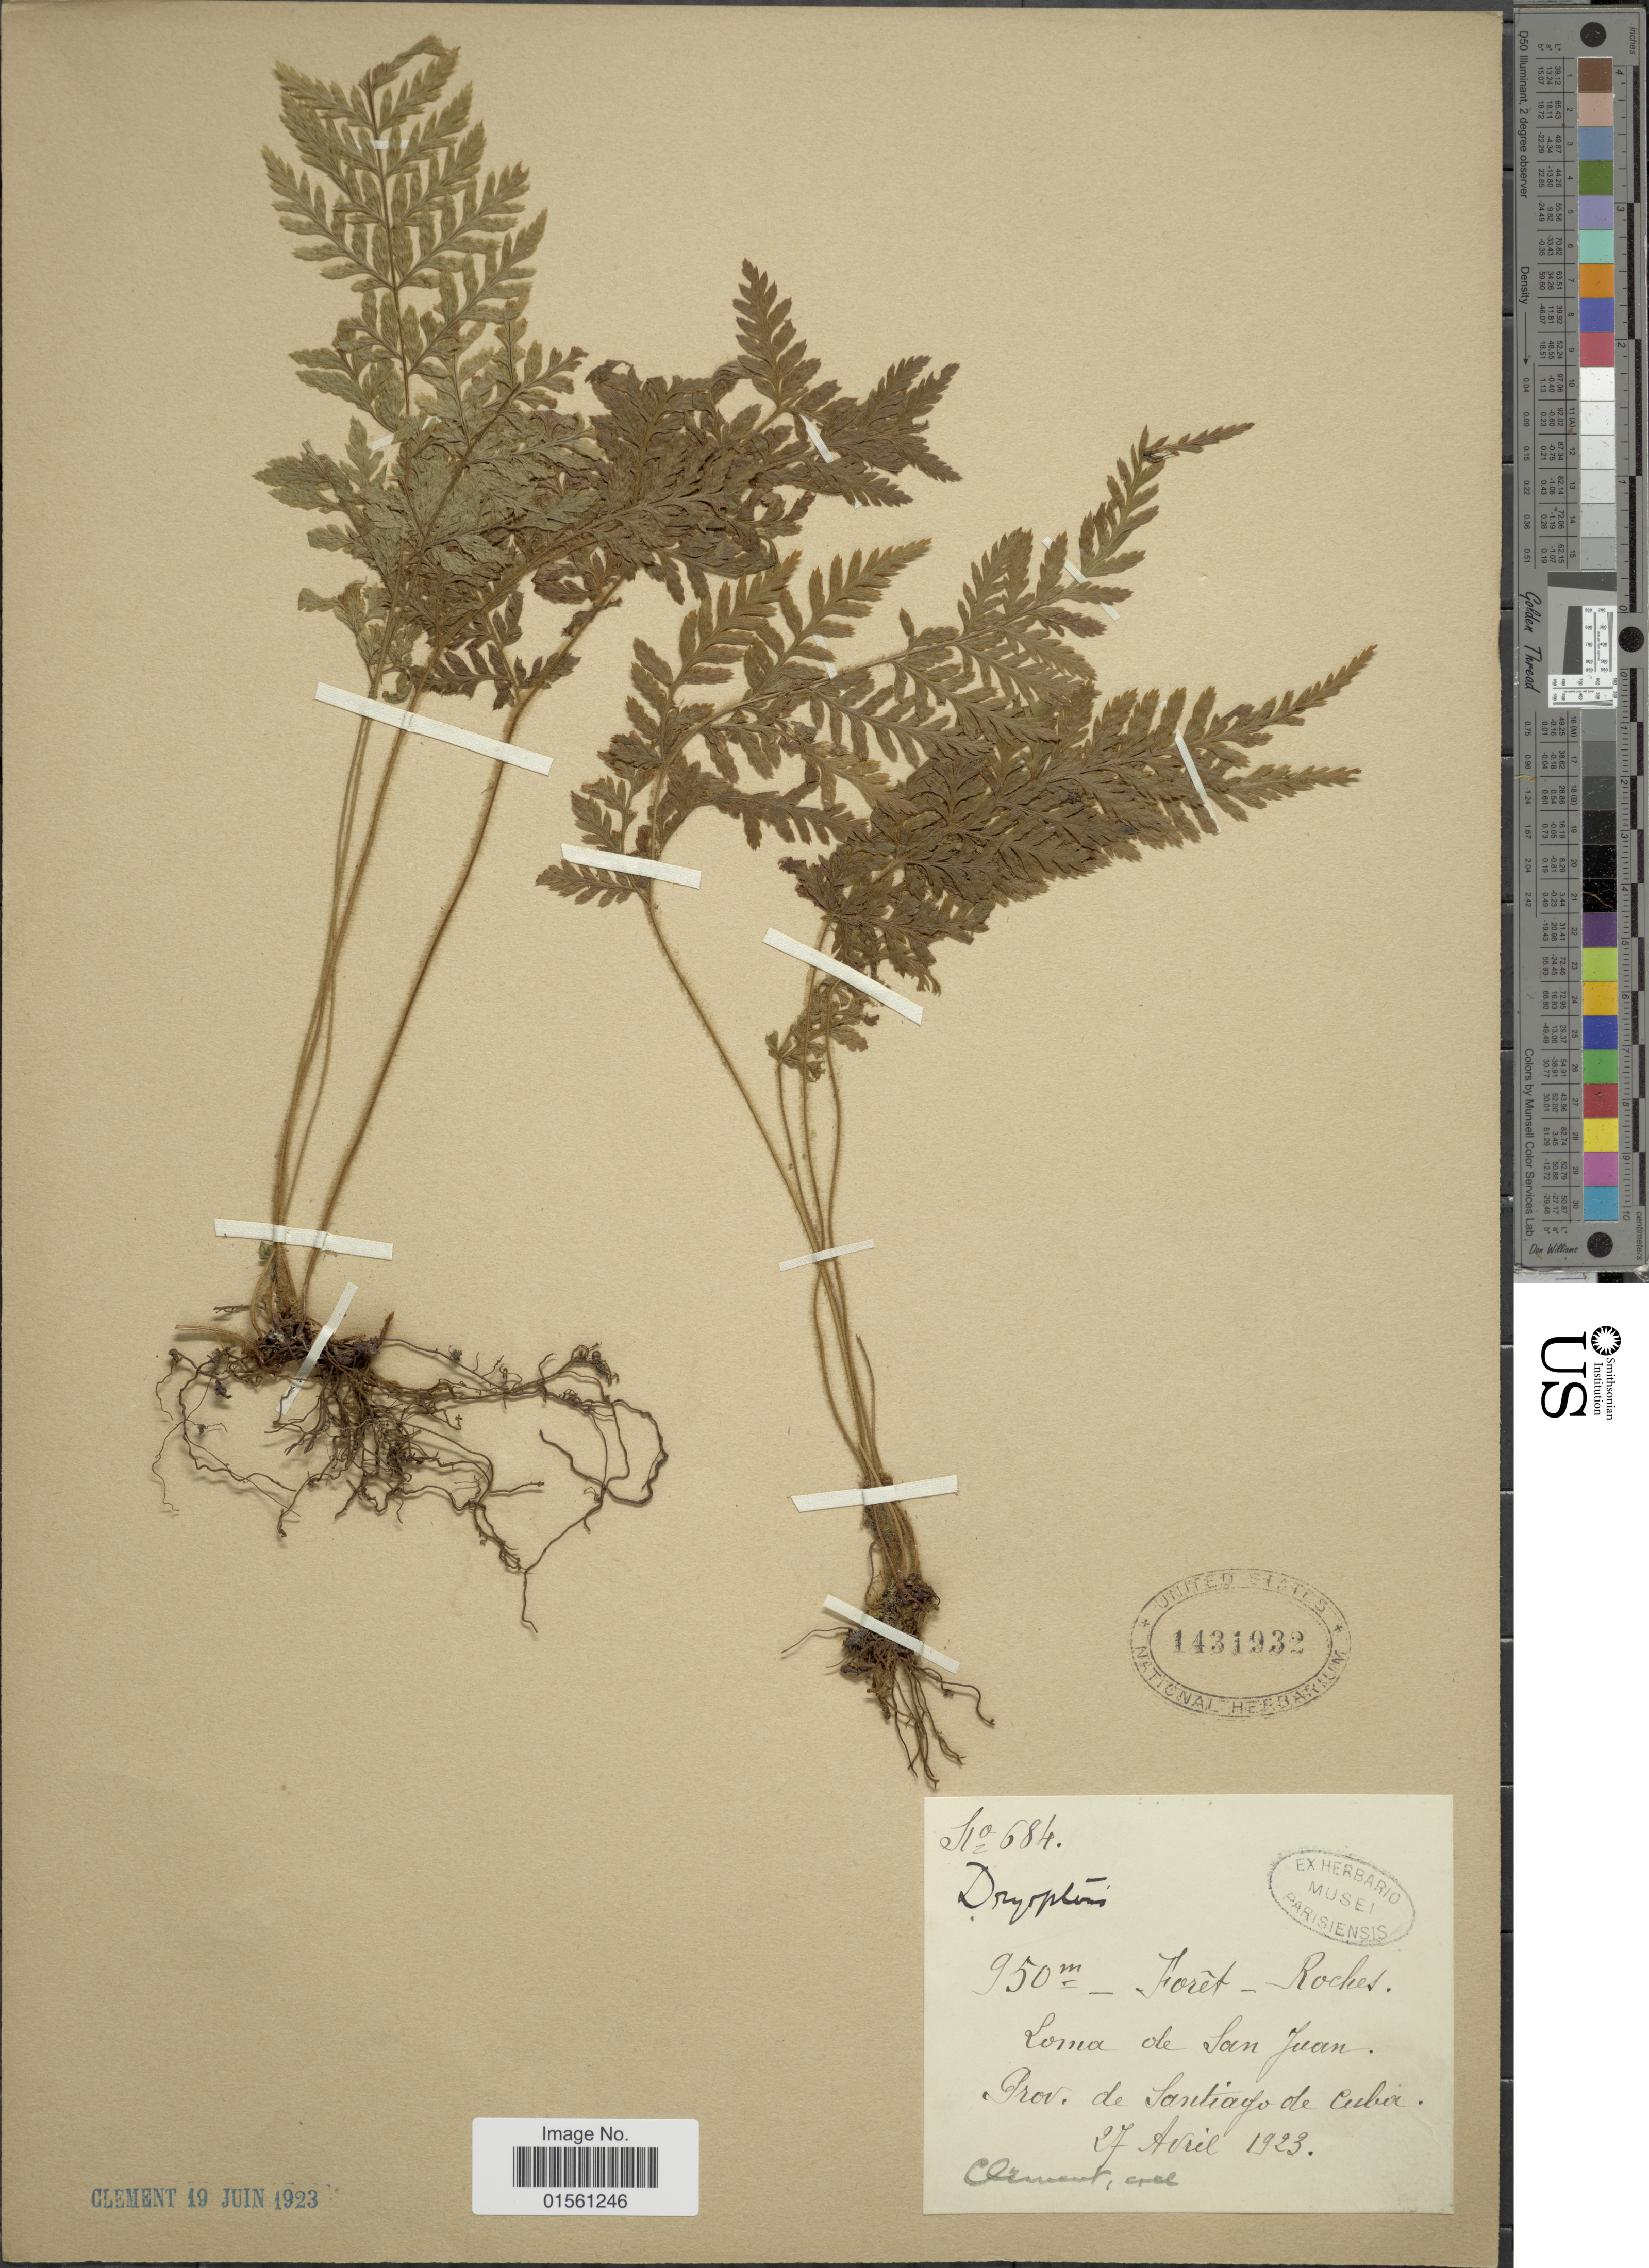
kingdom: Plantae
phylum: Tracheophyta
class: Polypodiopsida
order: Polypodiales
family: Dryopteridaceae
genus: Megalastrum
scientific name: Megalastrum sp.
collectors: -. Clement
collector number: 684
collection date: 1923-04-27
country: Cuba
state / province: Santiago de Cuba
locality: Loma de San Juan, Prov. de Santiago de Cuba.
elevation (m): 950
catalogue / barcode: US 1431932